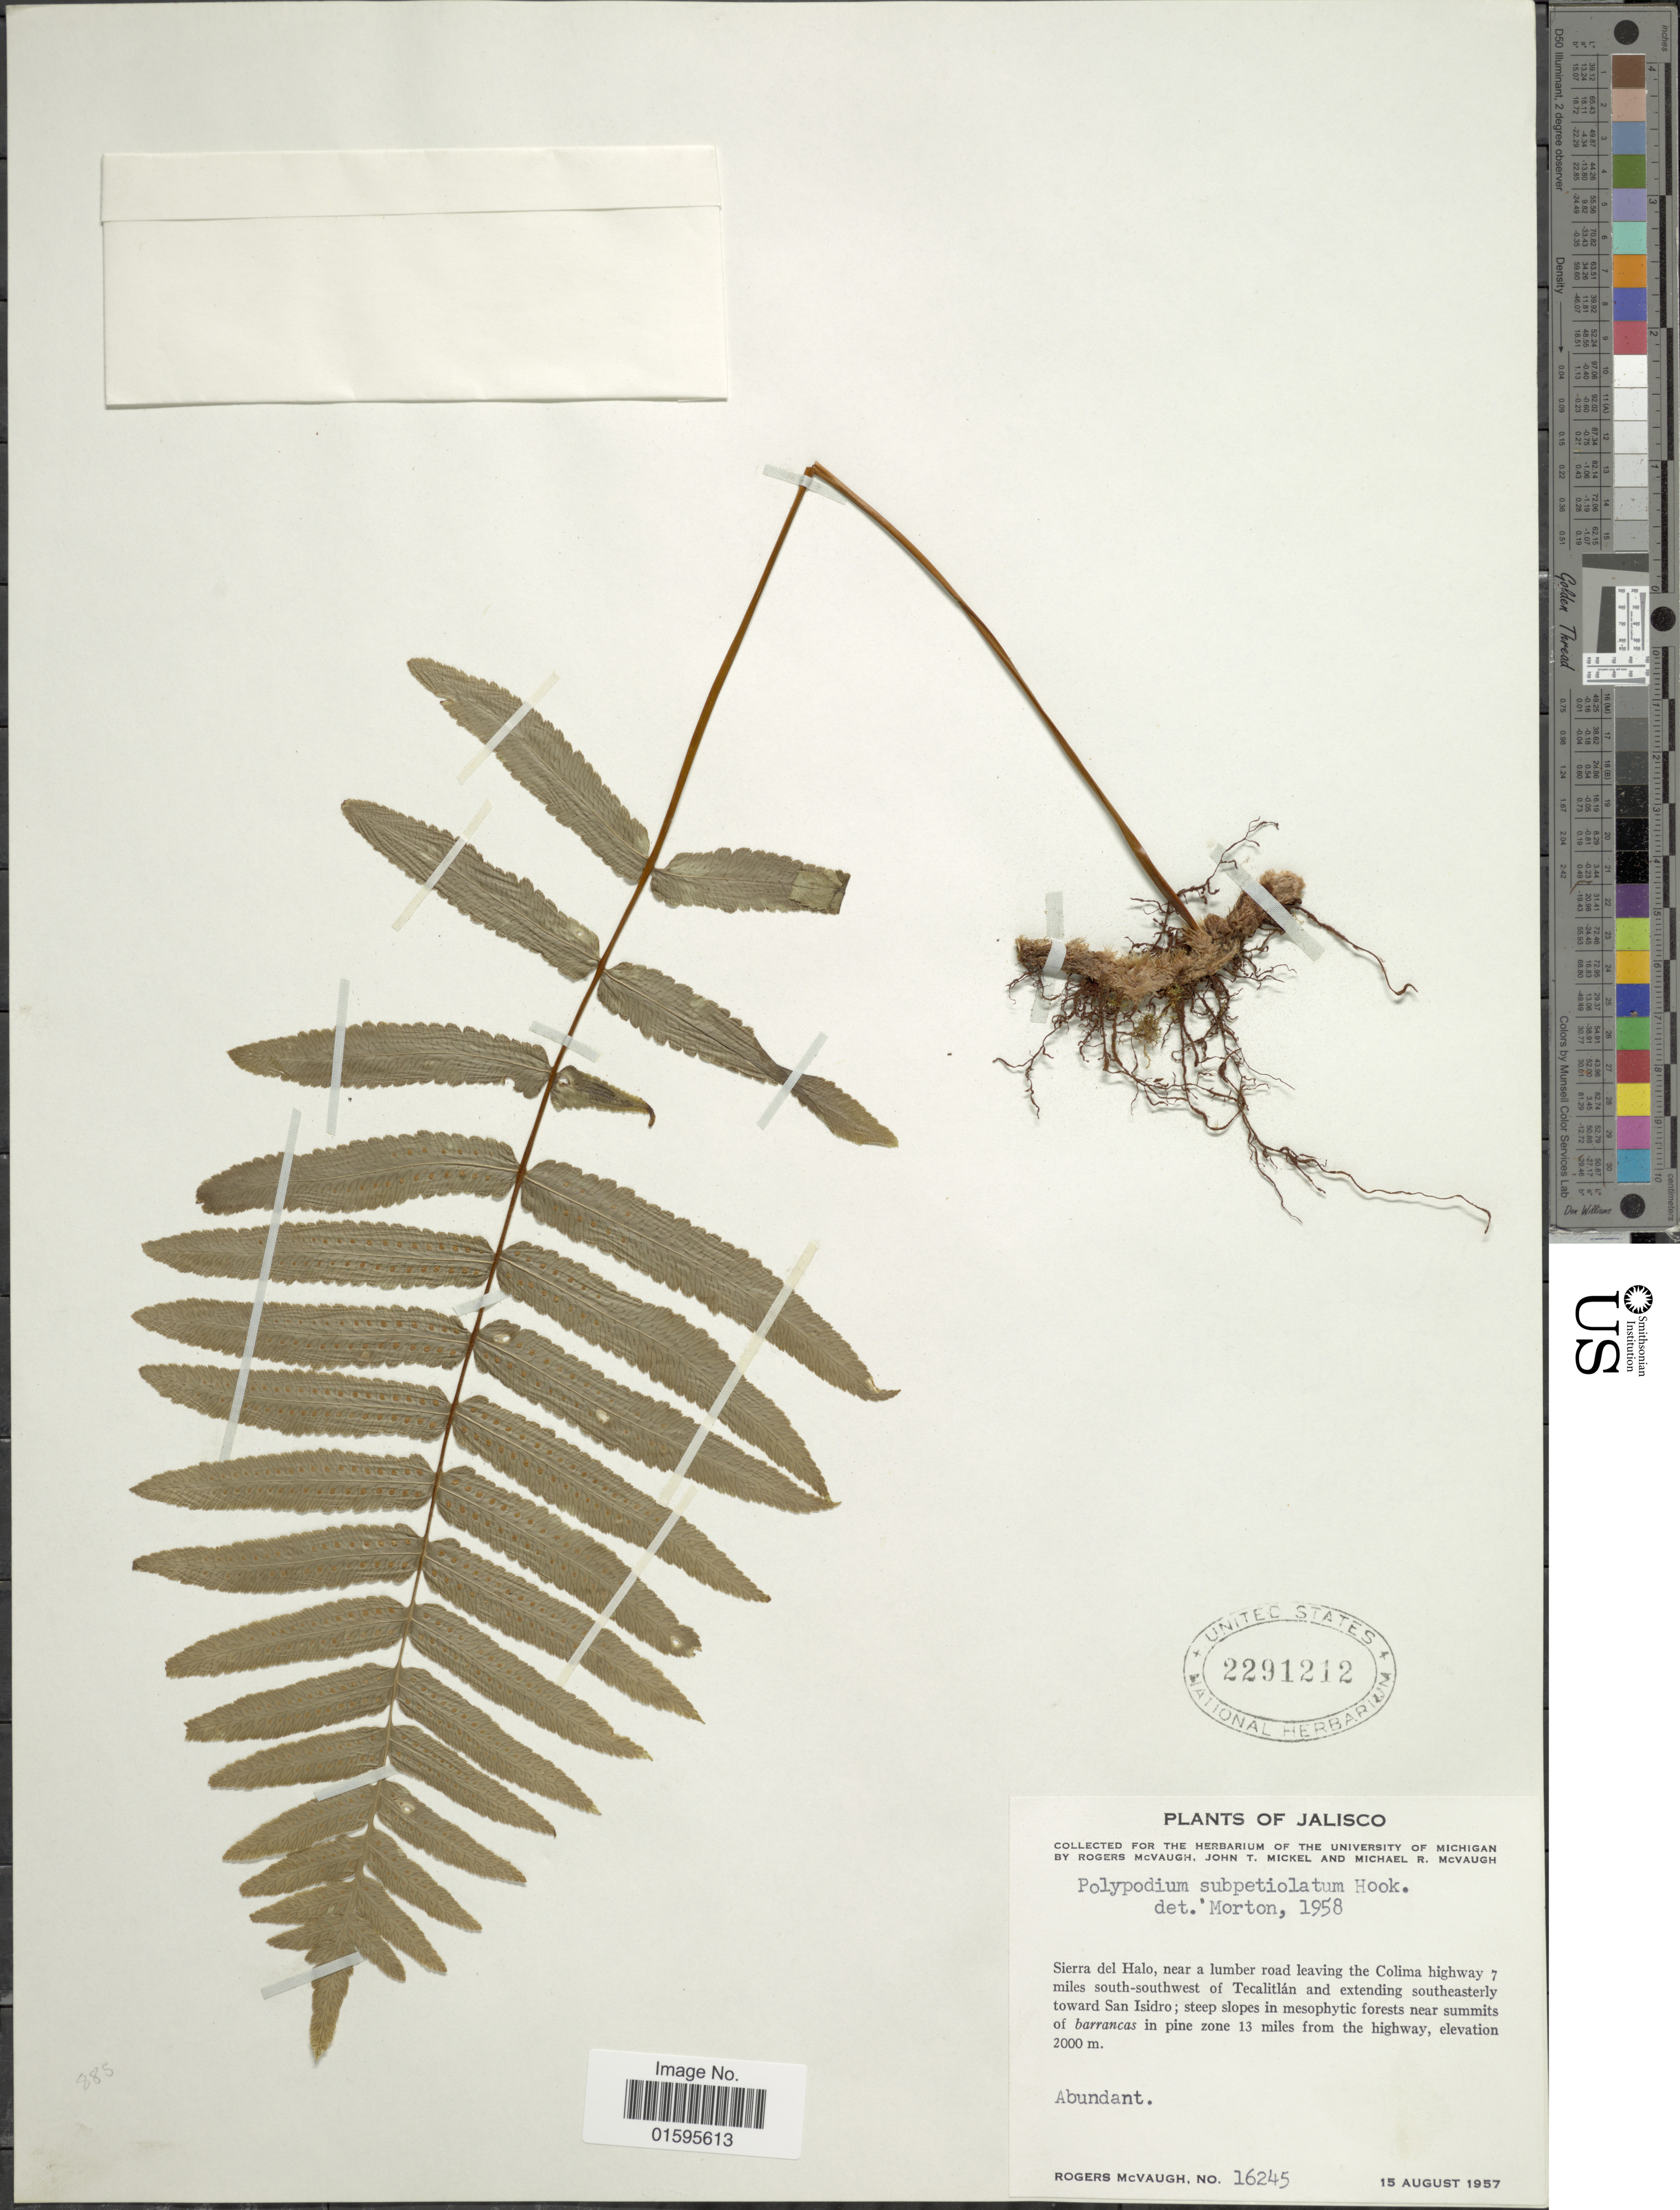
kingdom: Plantae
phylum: Tracheophyta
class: Polypodiopsida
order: Polypodiales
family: Polypodiaceae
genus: Polypodium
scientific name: Polypodium subpetiolatum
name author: Hook.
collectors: R. McVaugh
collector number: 16245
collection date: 1957-08-15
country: Mexico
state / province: Jalisco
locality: Sierra de Halo, near a lumber road leaving the Colima highway 7 miles south-southwest of Tecalitlan and extending southeasterly toward San Isidro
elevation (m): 2000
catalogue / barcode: US 2291212